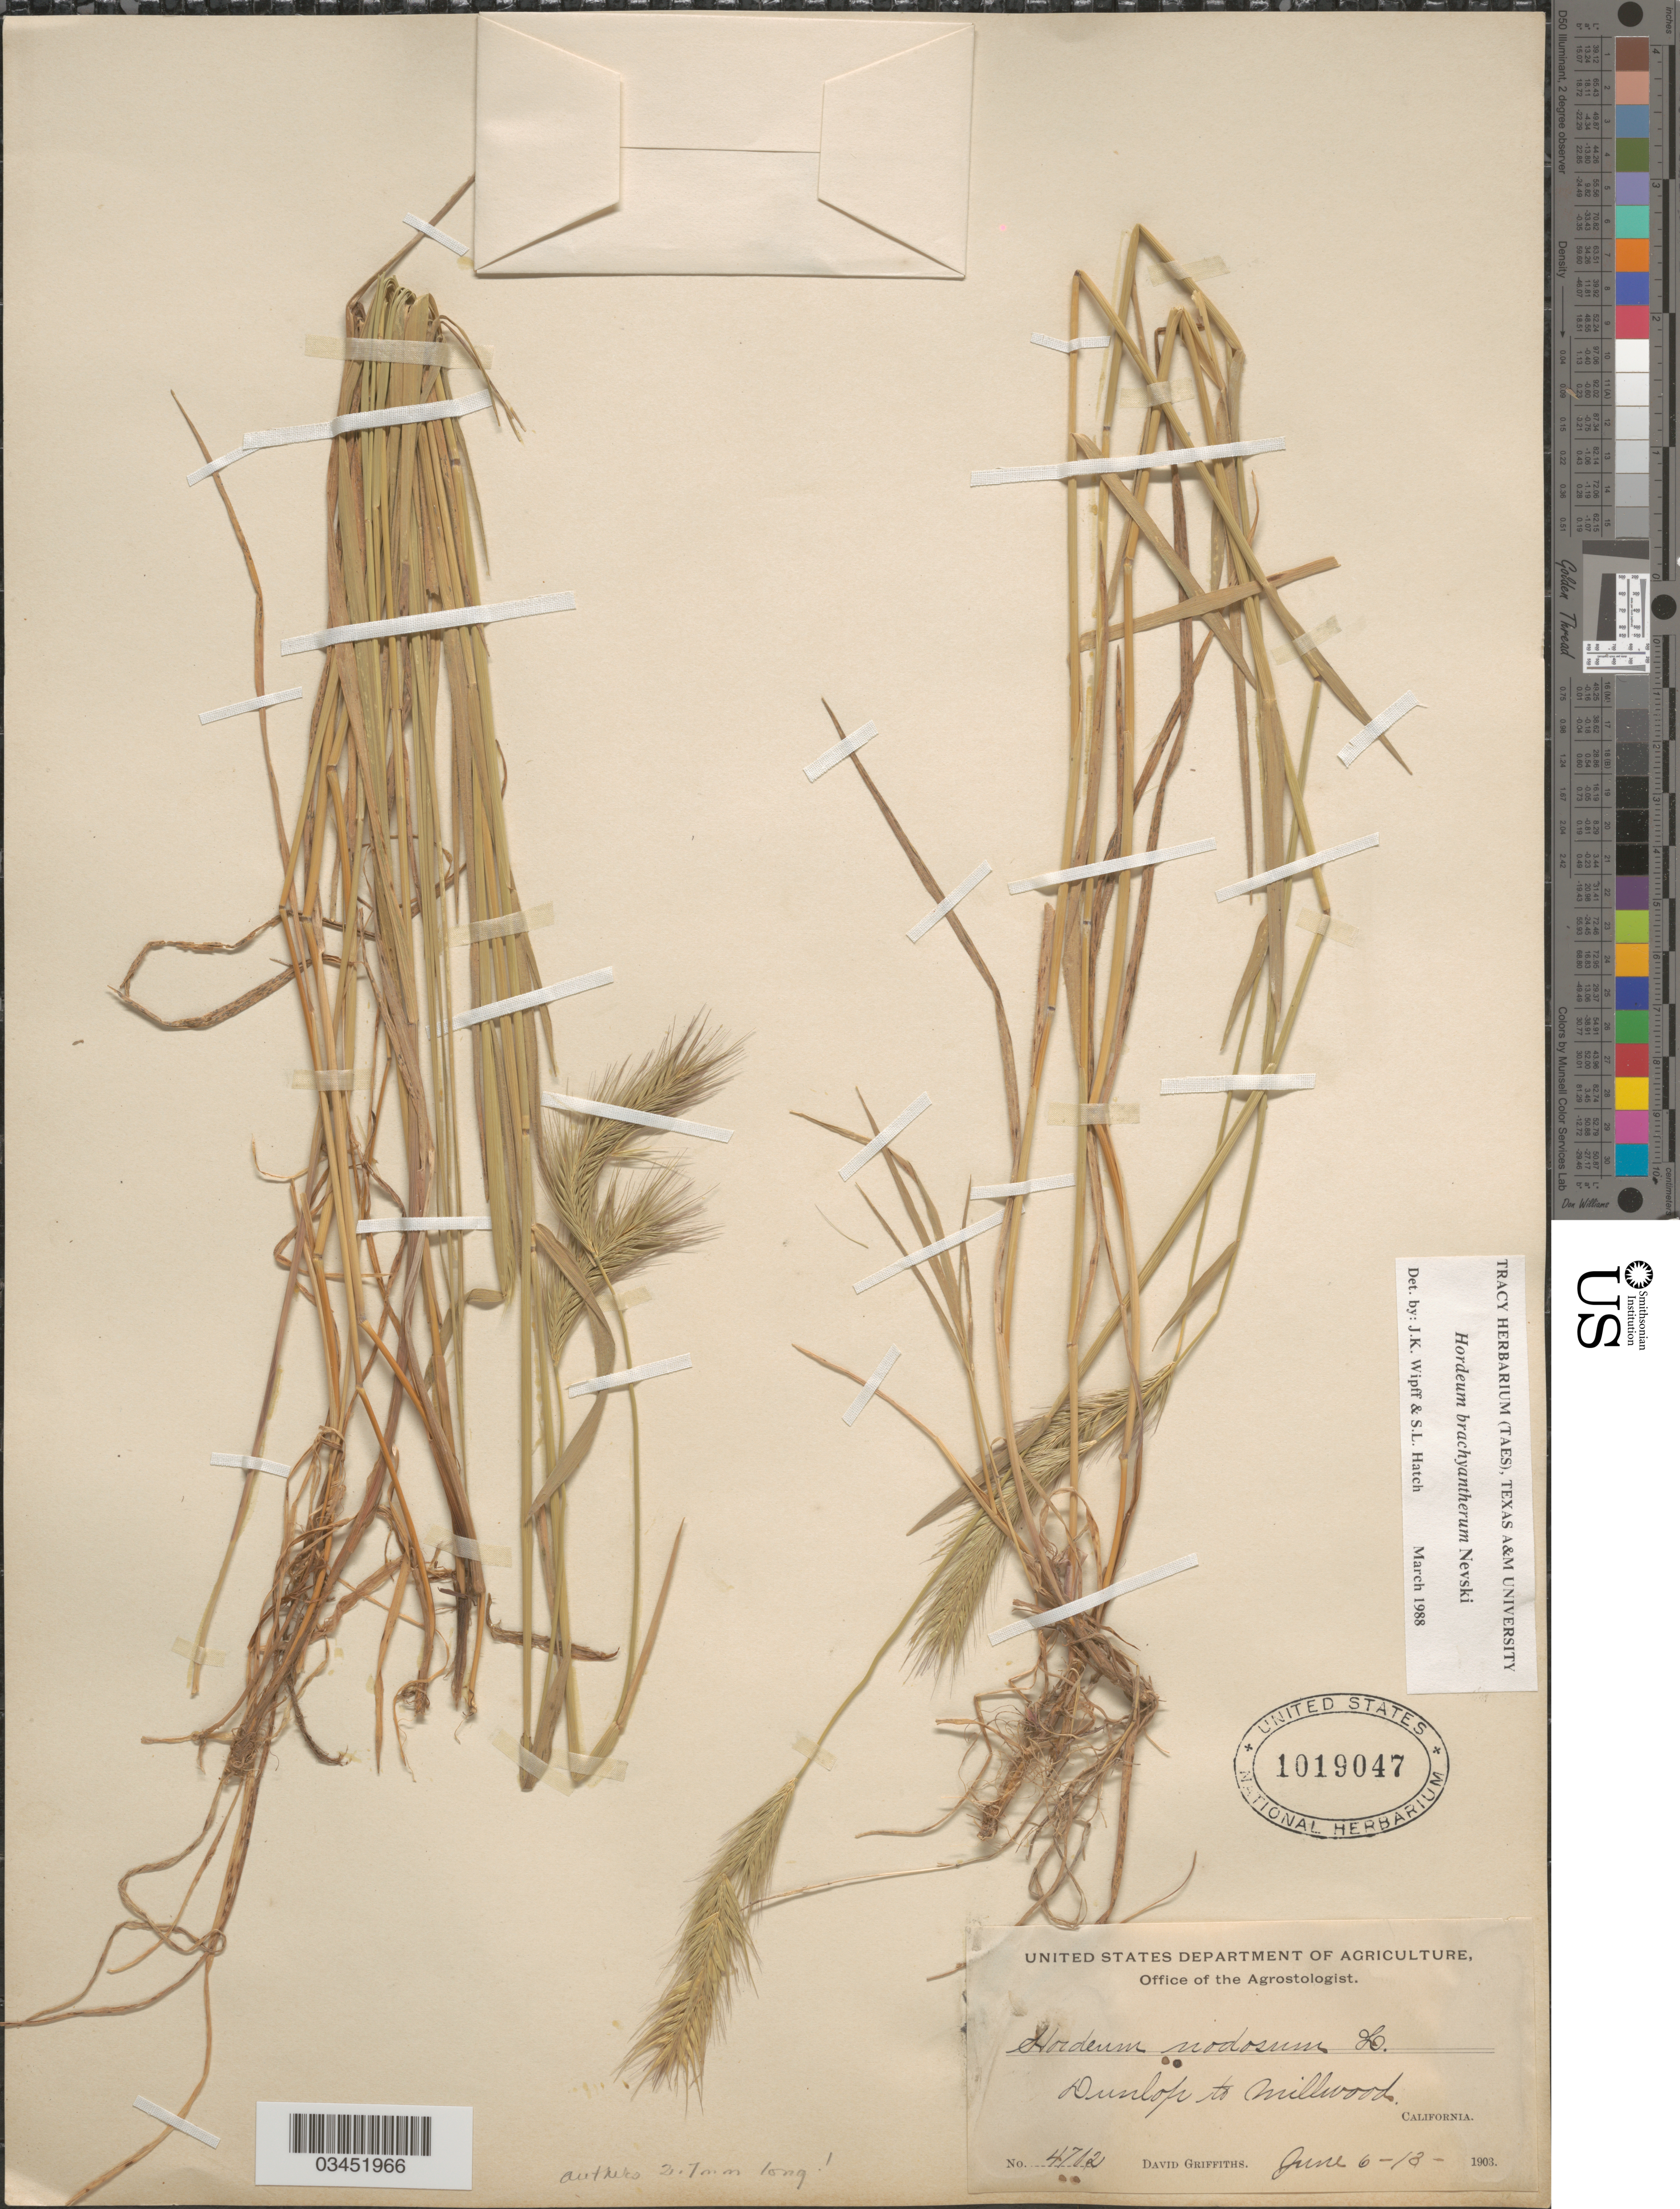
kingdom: Plantae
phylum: Tracheophyta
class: Liliopsida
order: Poales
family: Poaceae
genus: Hordeum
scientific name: Hordeum brachyantherum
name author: Nevski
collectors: D. Griffiths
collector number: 4702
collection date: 1903-06-06/1903-06-13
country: United States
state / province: California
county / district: Fresno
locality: Dunlop to Millwood.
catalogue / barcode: US 1019047